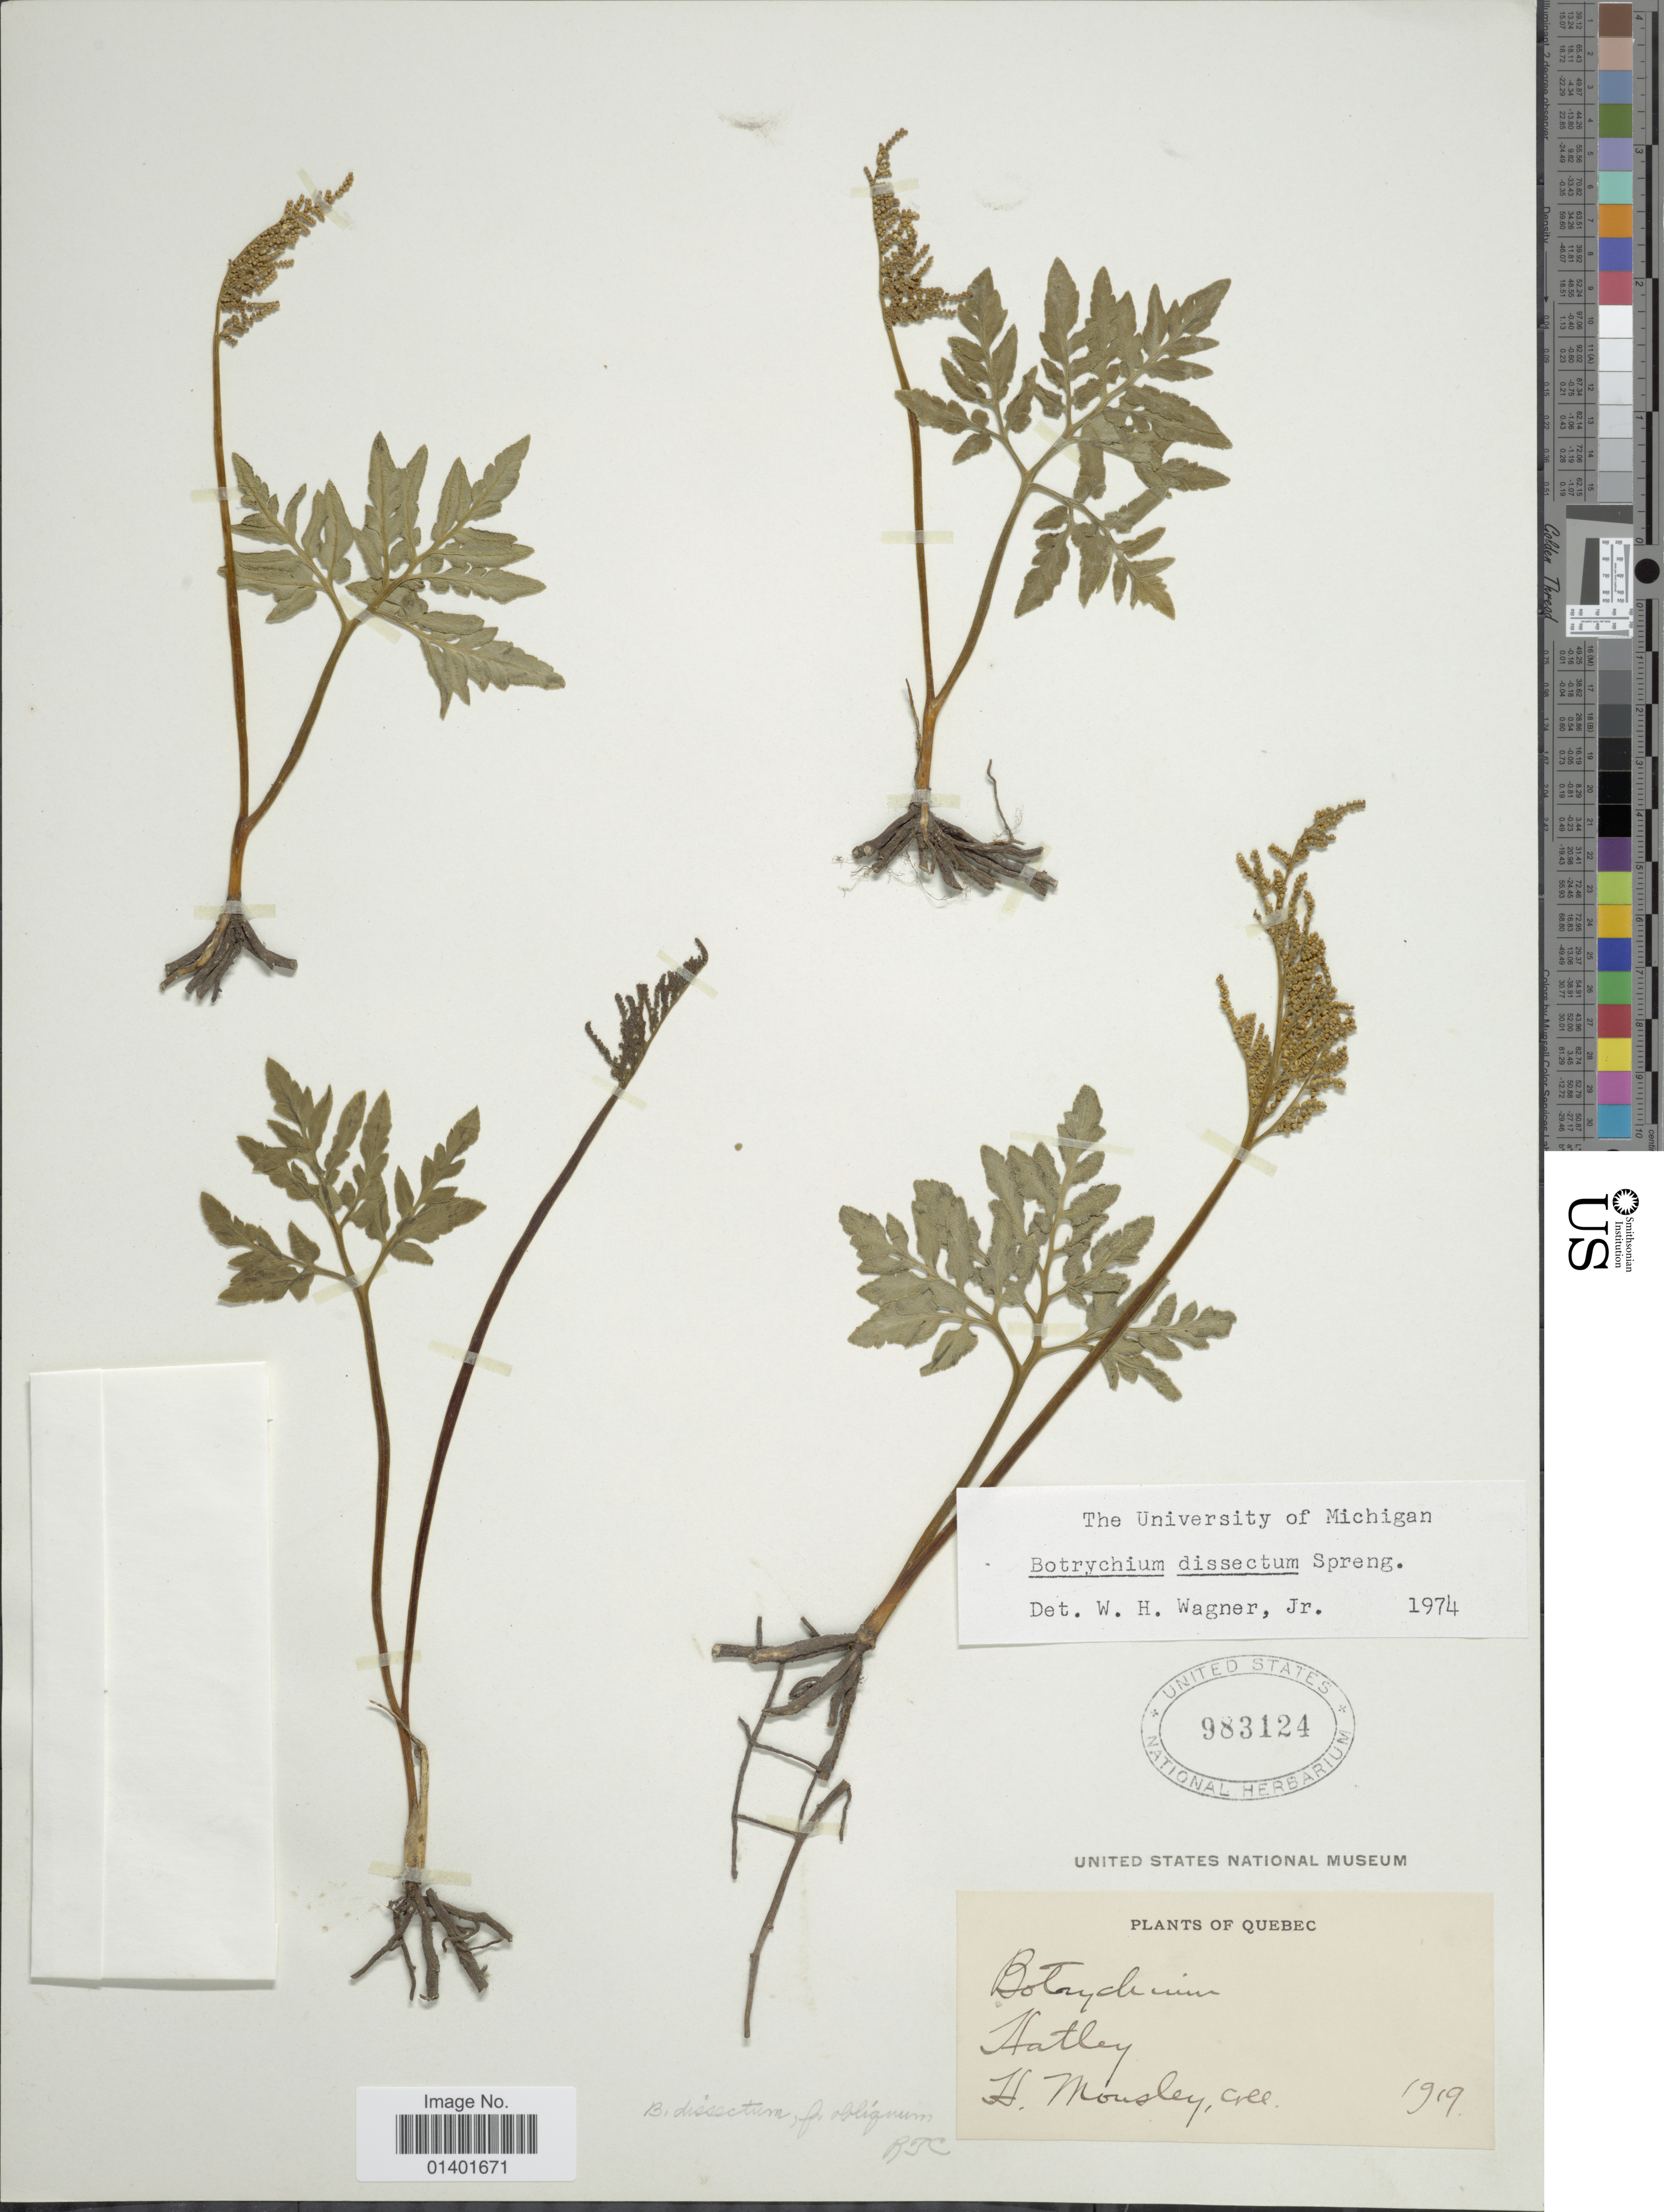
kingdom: Plantae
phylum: Tracheophyta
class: Polypodiopsida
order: Ophioglossales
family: Ophioglossaceae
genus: Botrychium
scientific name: Botrychium dissectum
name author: Spreng.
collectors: H. Mousley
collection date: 1919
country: Canada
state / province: Quebec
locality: Hatley.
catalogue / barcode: US 983124